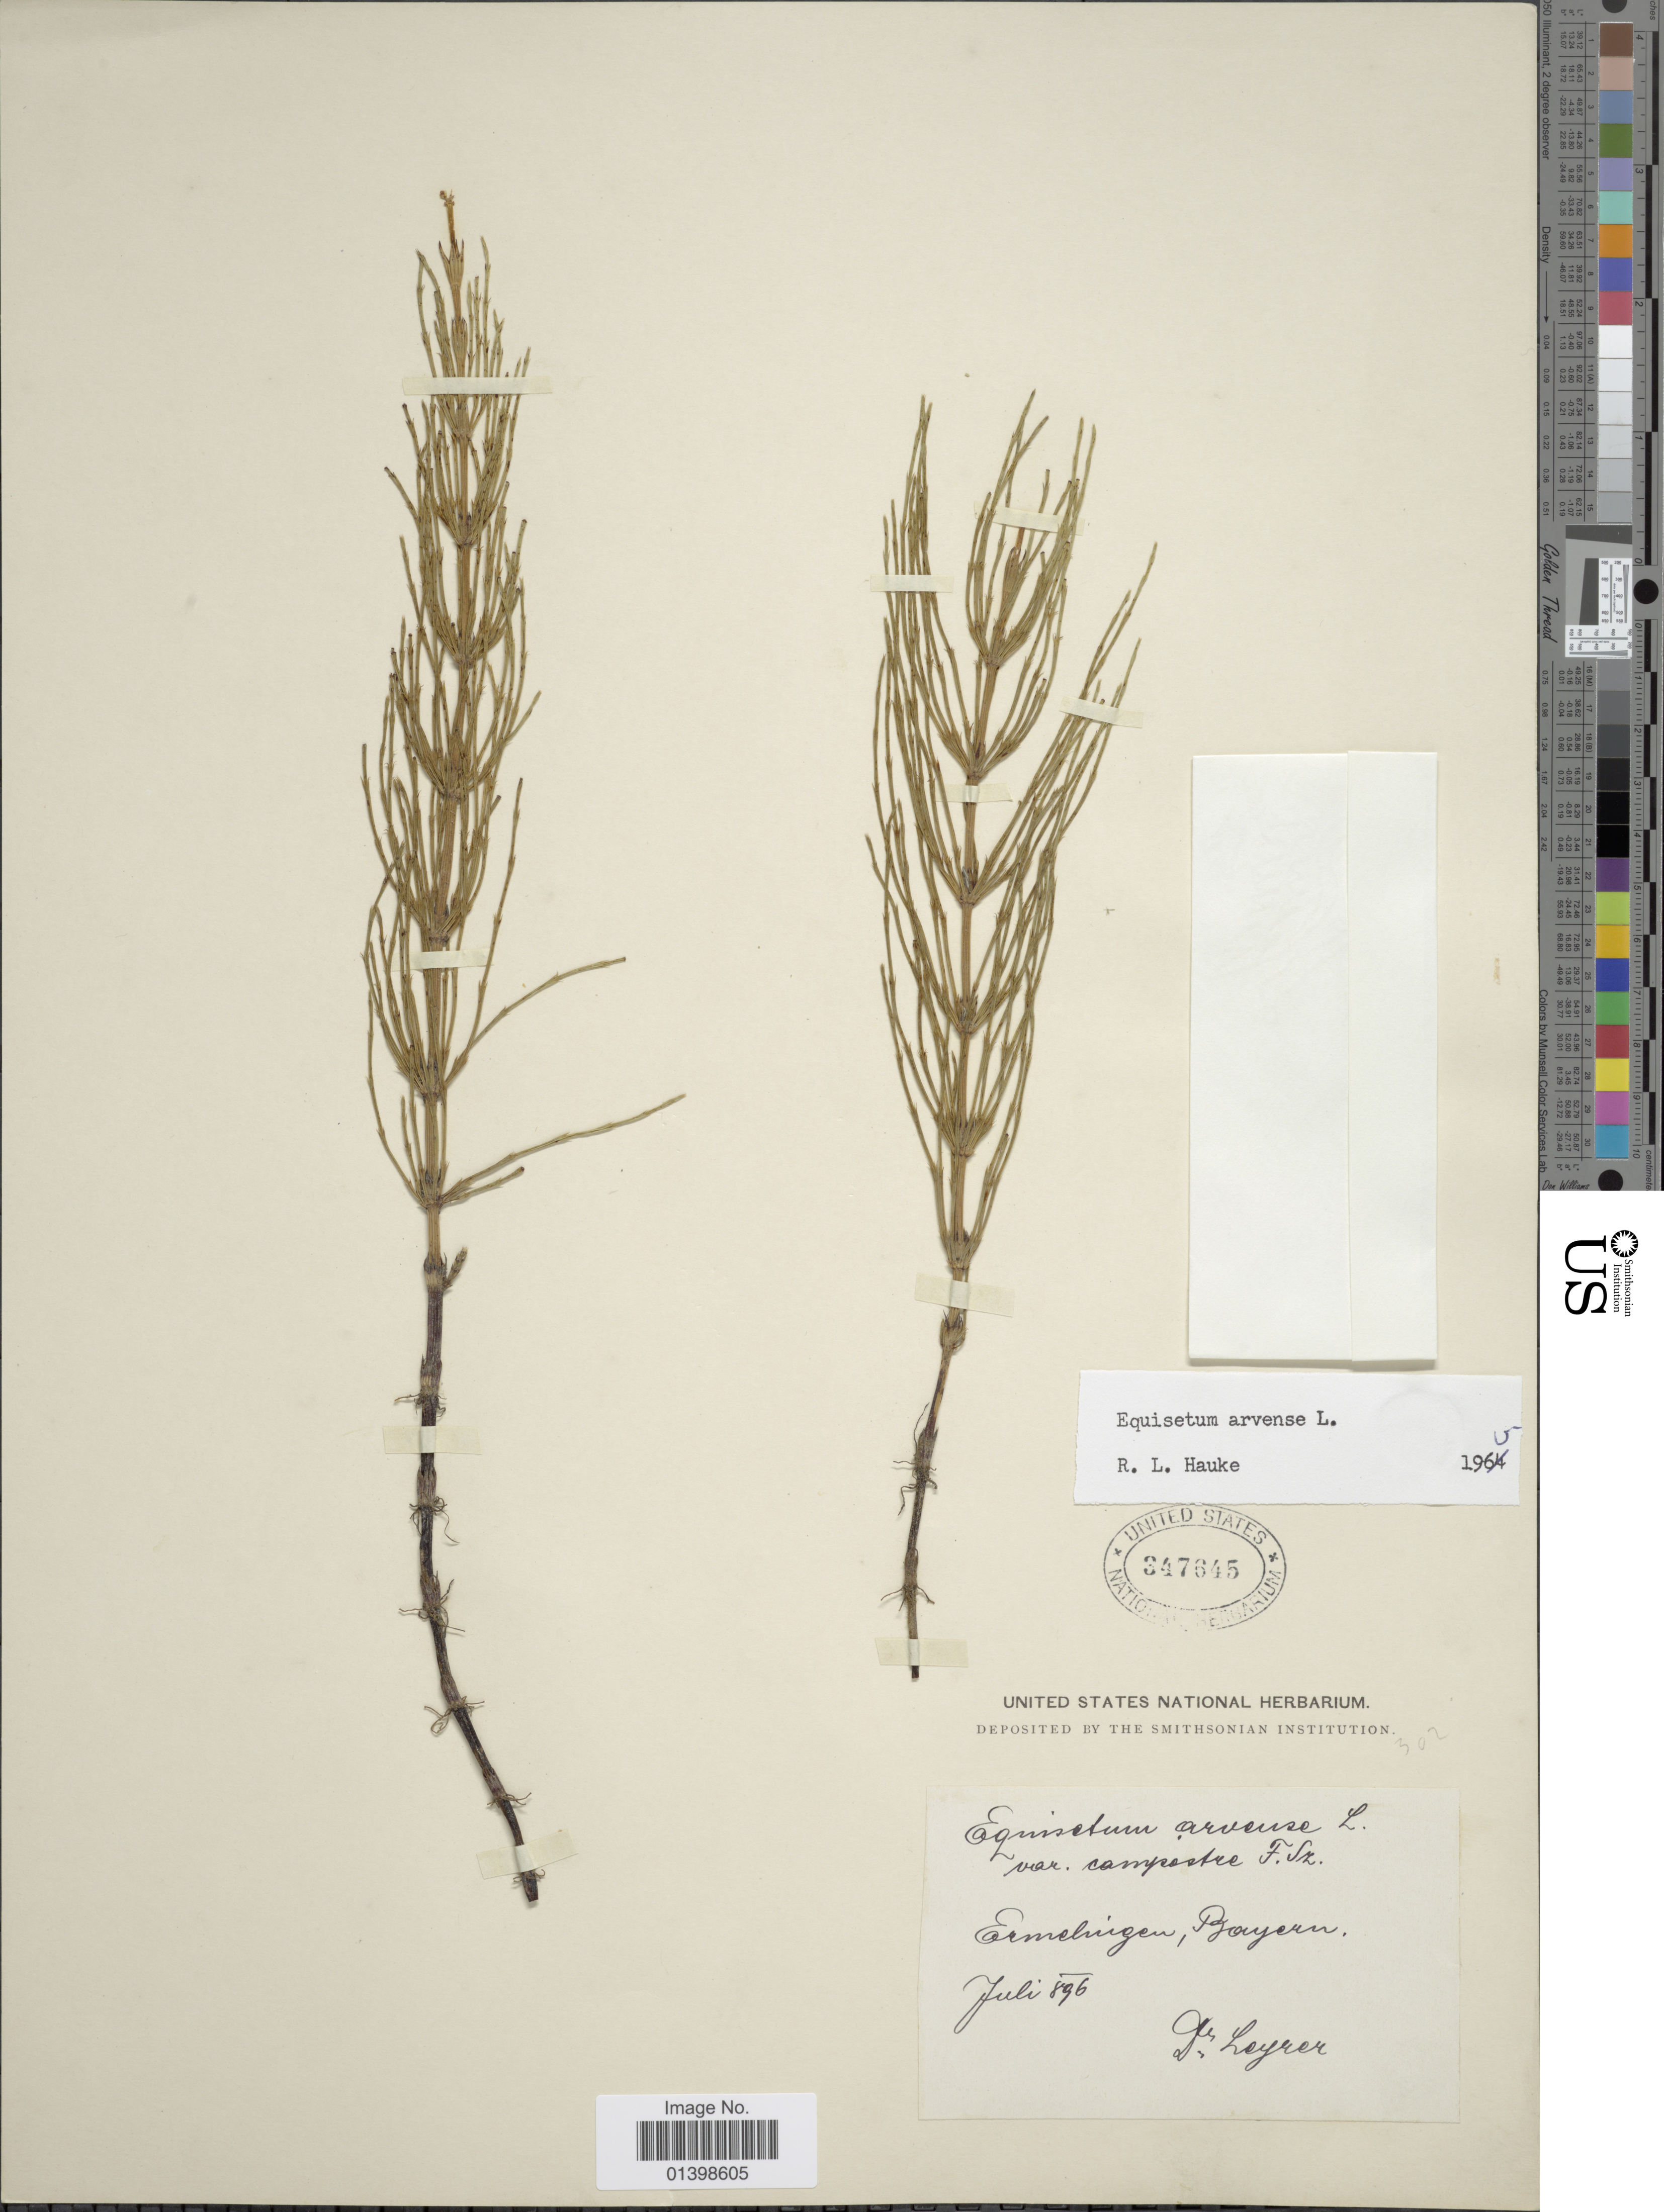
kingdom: Plantae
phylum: Tracheophyta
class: Polypodiopsida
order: Equisetales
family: Equisetaceae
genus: Equisetum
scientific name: Equisetum arvense var. campestre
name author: (Schultz) Rupr.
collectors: Leyrer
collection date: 1896-07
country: Germany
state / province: Bayern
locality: Ermelingen [interpreted]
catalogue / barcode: US 347645